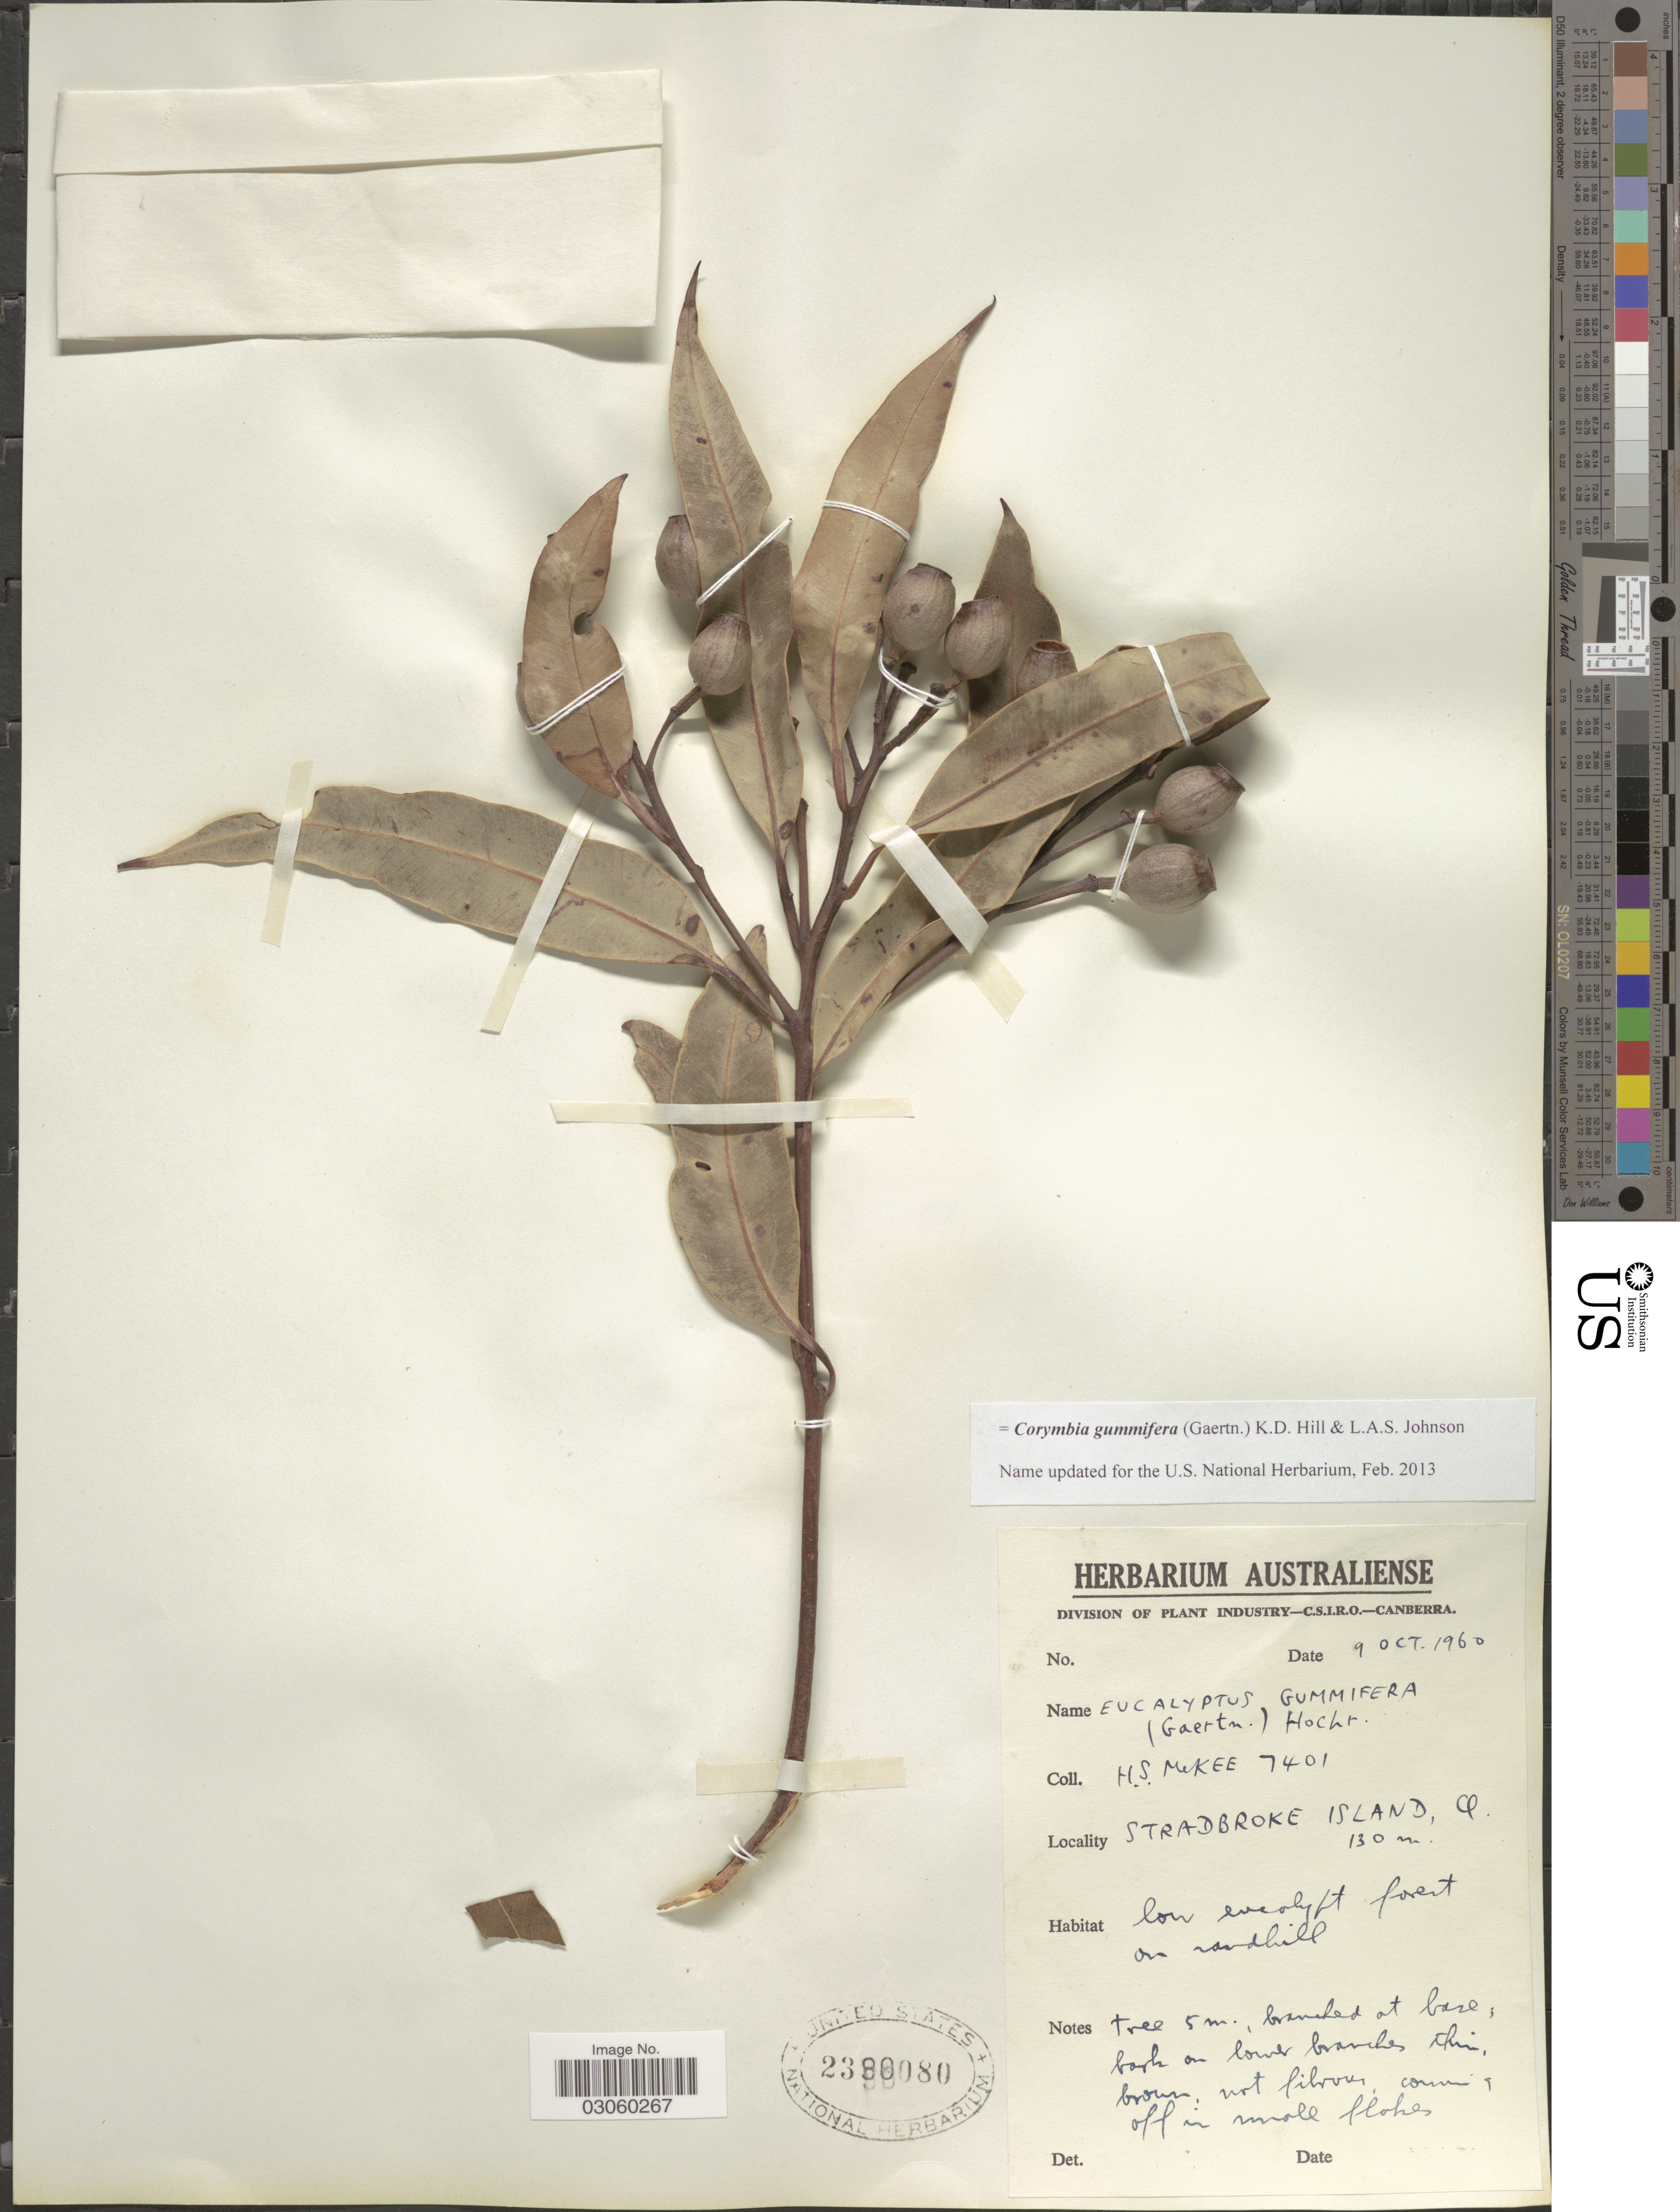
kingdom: Plantae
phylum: Tracheophyta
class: Magnoliopsida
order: Myrtales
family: Myrtaceae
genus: Corymbia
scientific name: Corymbia gummifera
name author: (Gaertn.) K.D. Hill & L.A.S. Johnson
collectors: H. S. McKee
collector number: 7401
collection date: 1960-10-09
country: Australia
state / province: Queensland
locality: Stradbroke Island, Q.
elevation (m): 130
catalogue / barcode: US 2388080